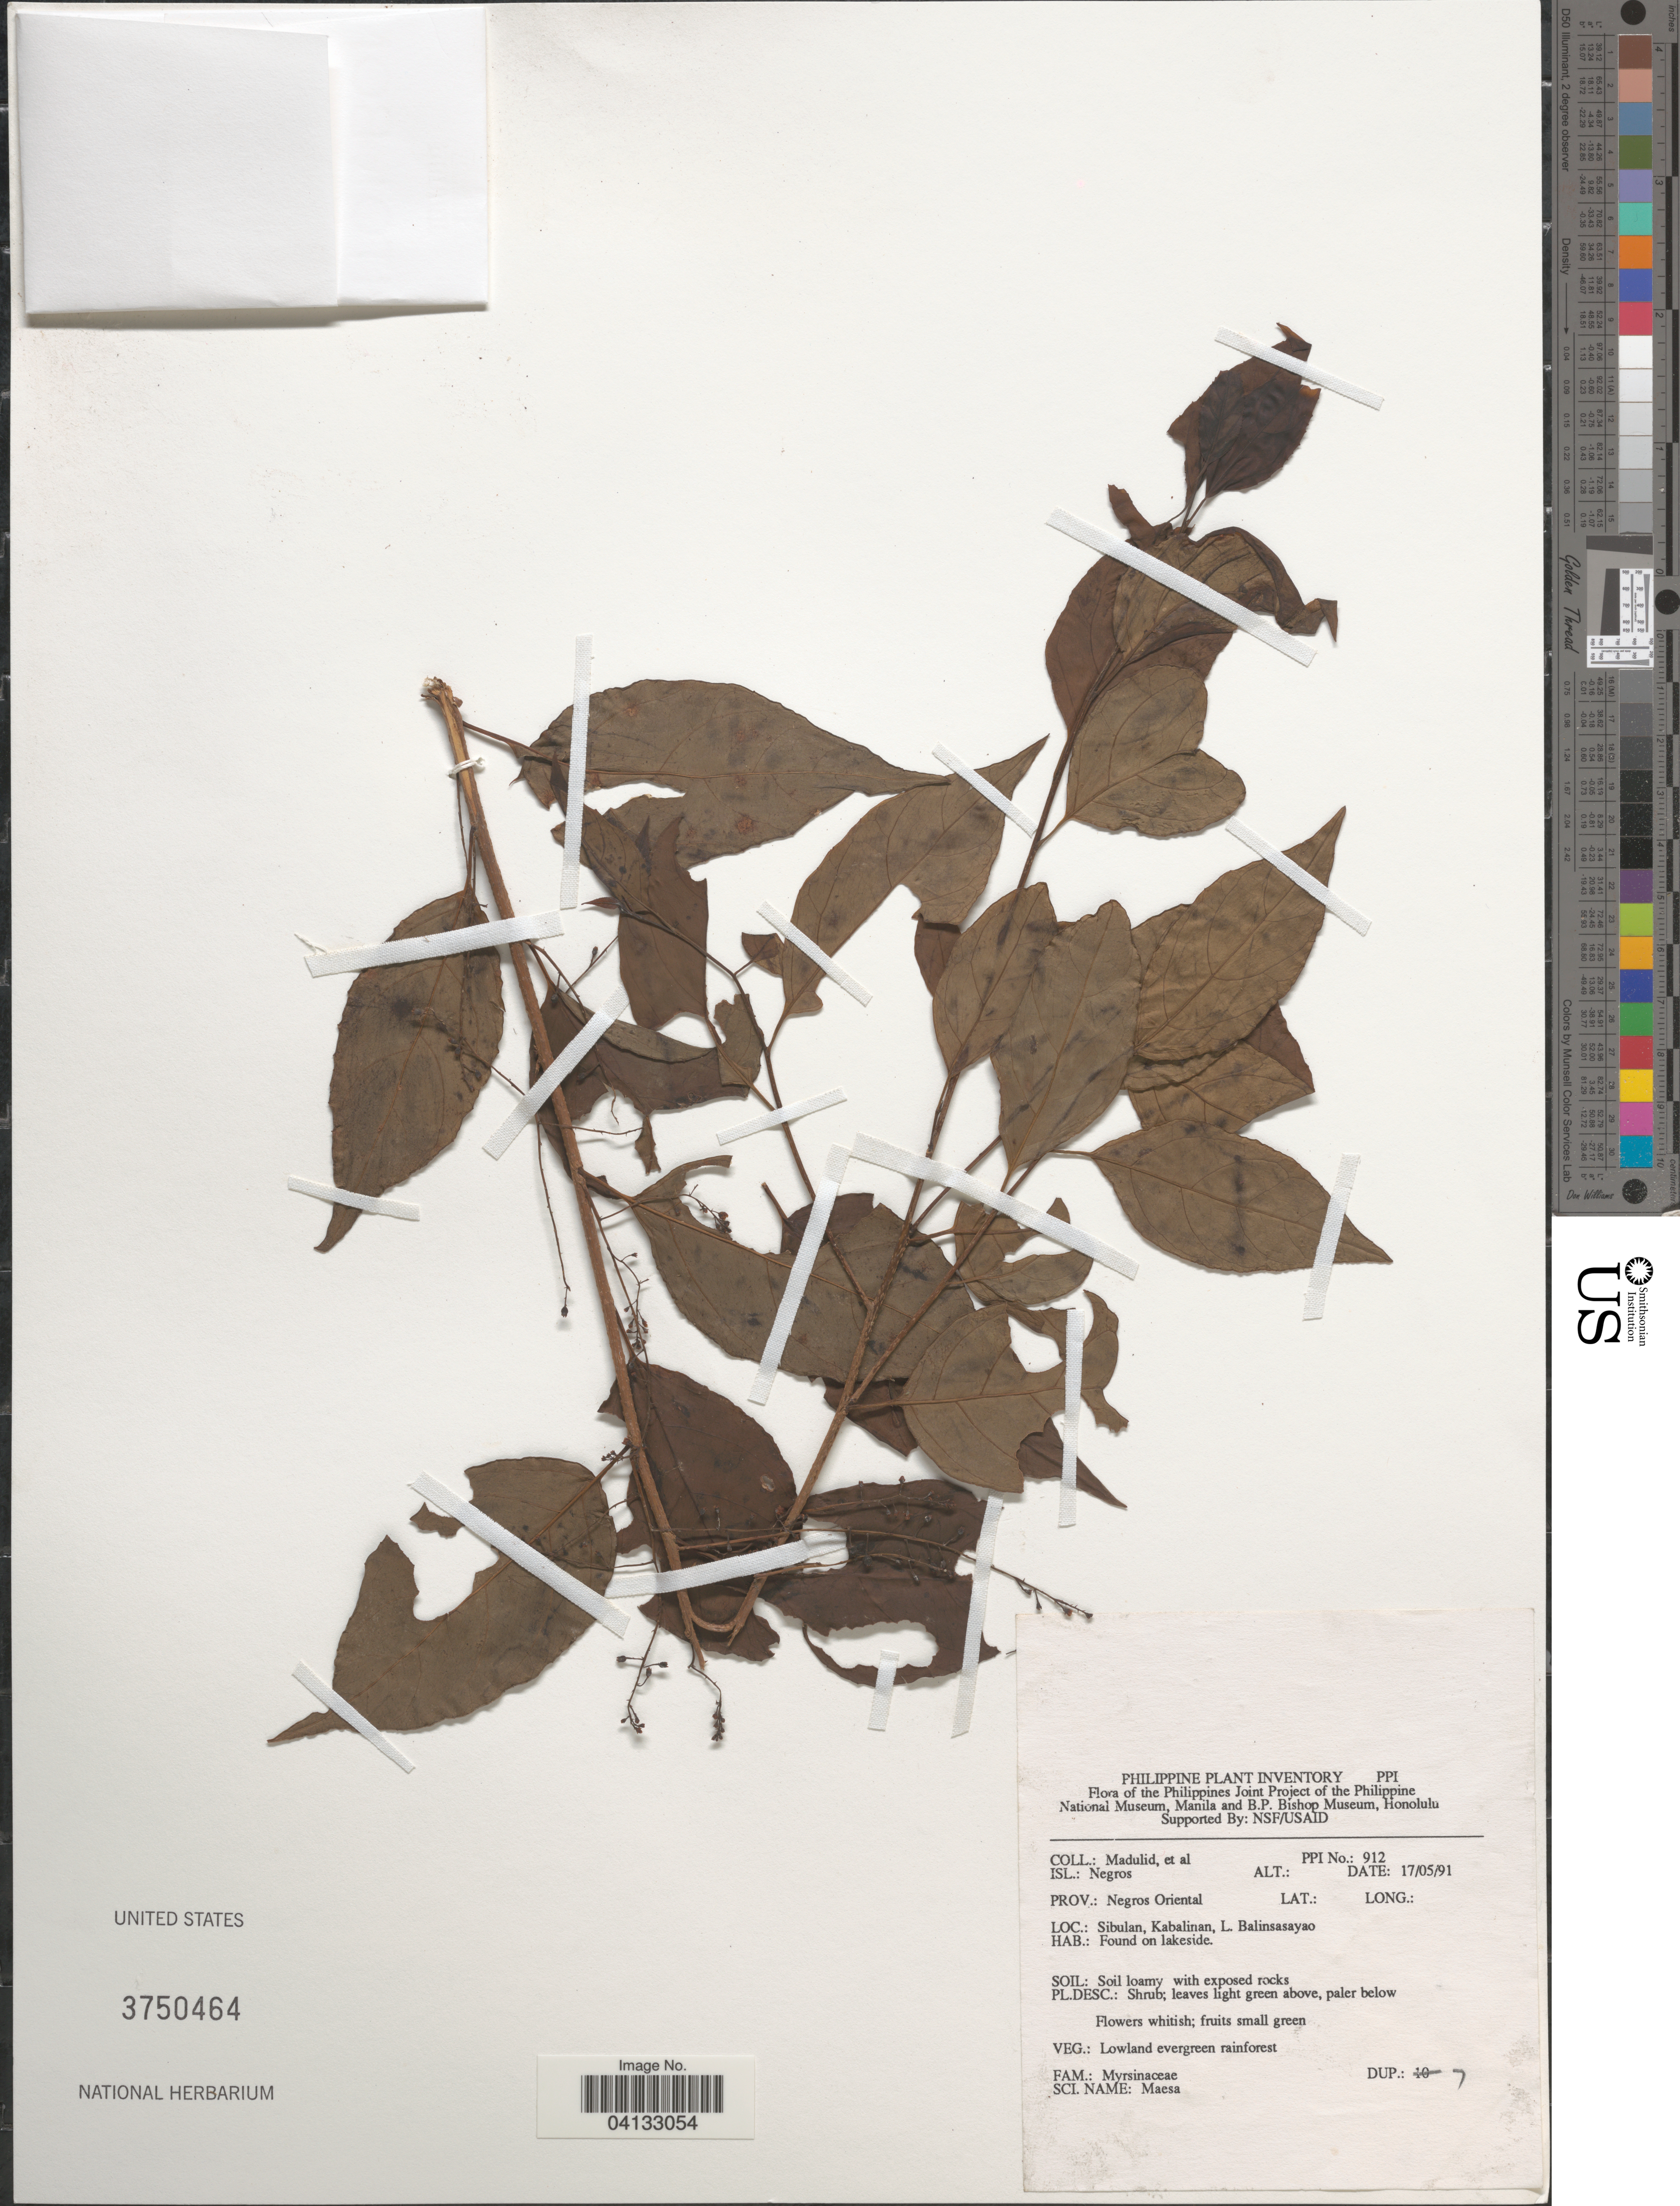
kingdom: Plantae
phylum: Tracheophyta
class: Magnoliopsida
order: Ericales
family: Primulaceae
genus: Maesa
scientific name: Maesa sp.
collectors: Madulid & et al.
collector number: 912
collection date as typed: Transcribed d/m/y: 17/5/91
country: Philippines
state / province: Central Visayas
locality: Isl.: Negros. Prov.: Negros Oriental. Sibulan, Kabalinan, L. Balinsasayao.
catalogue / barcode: US 3750464